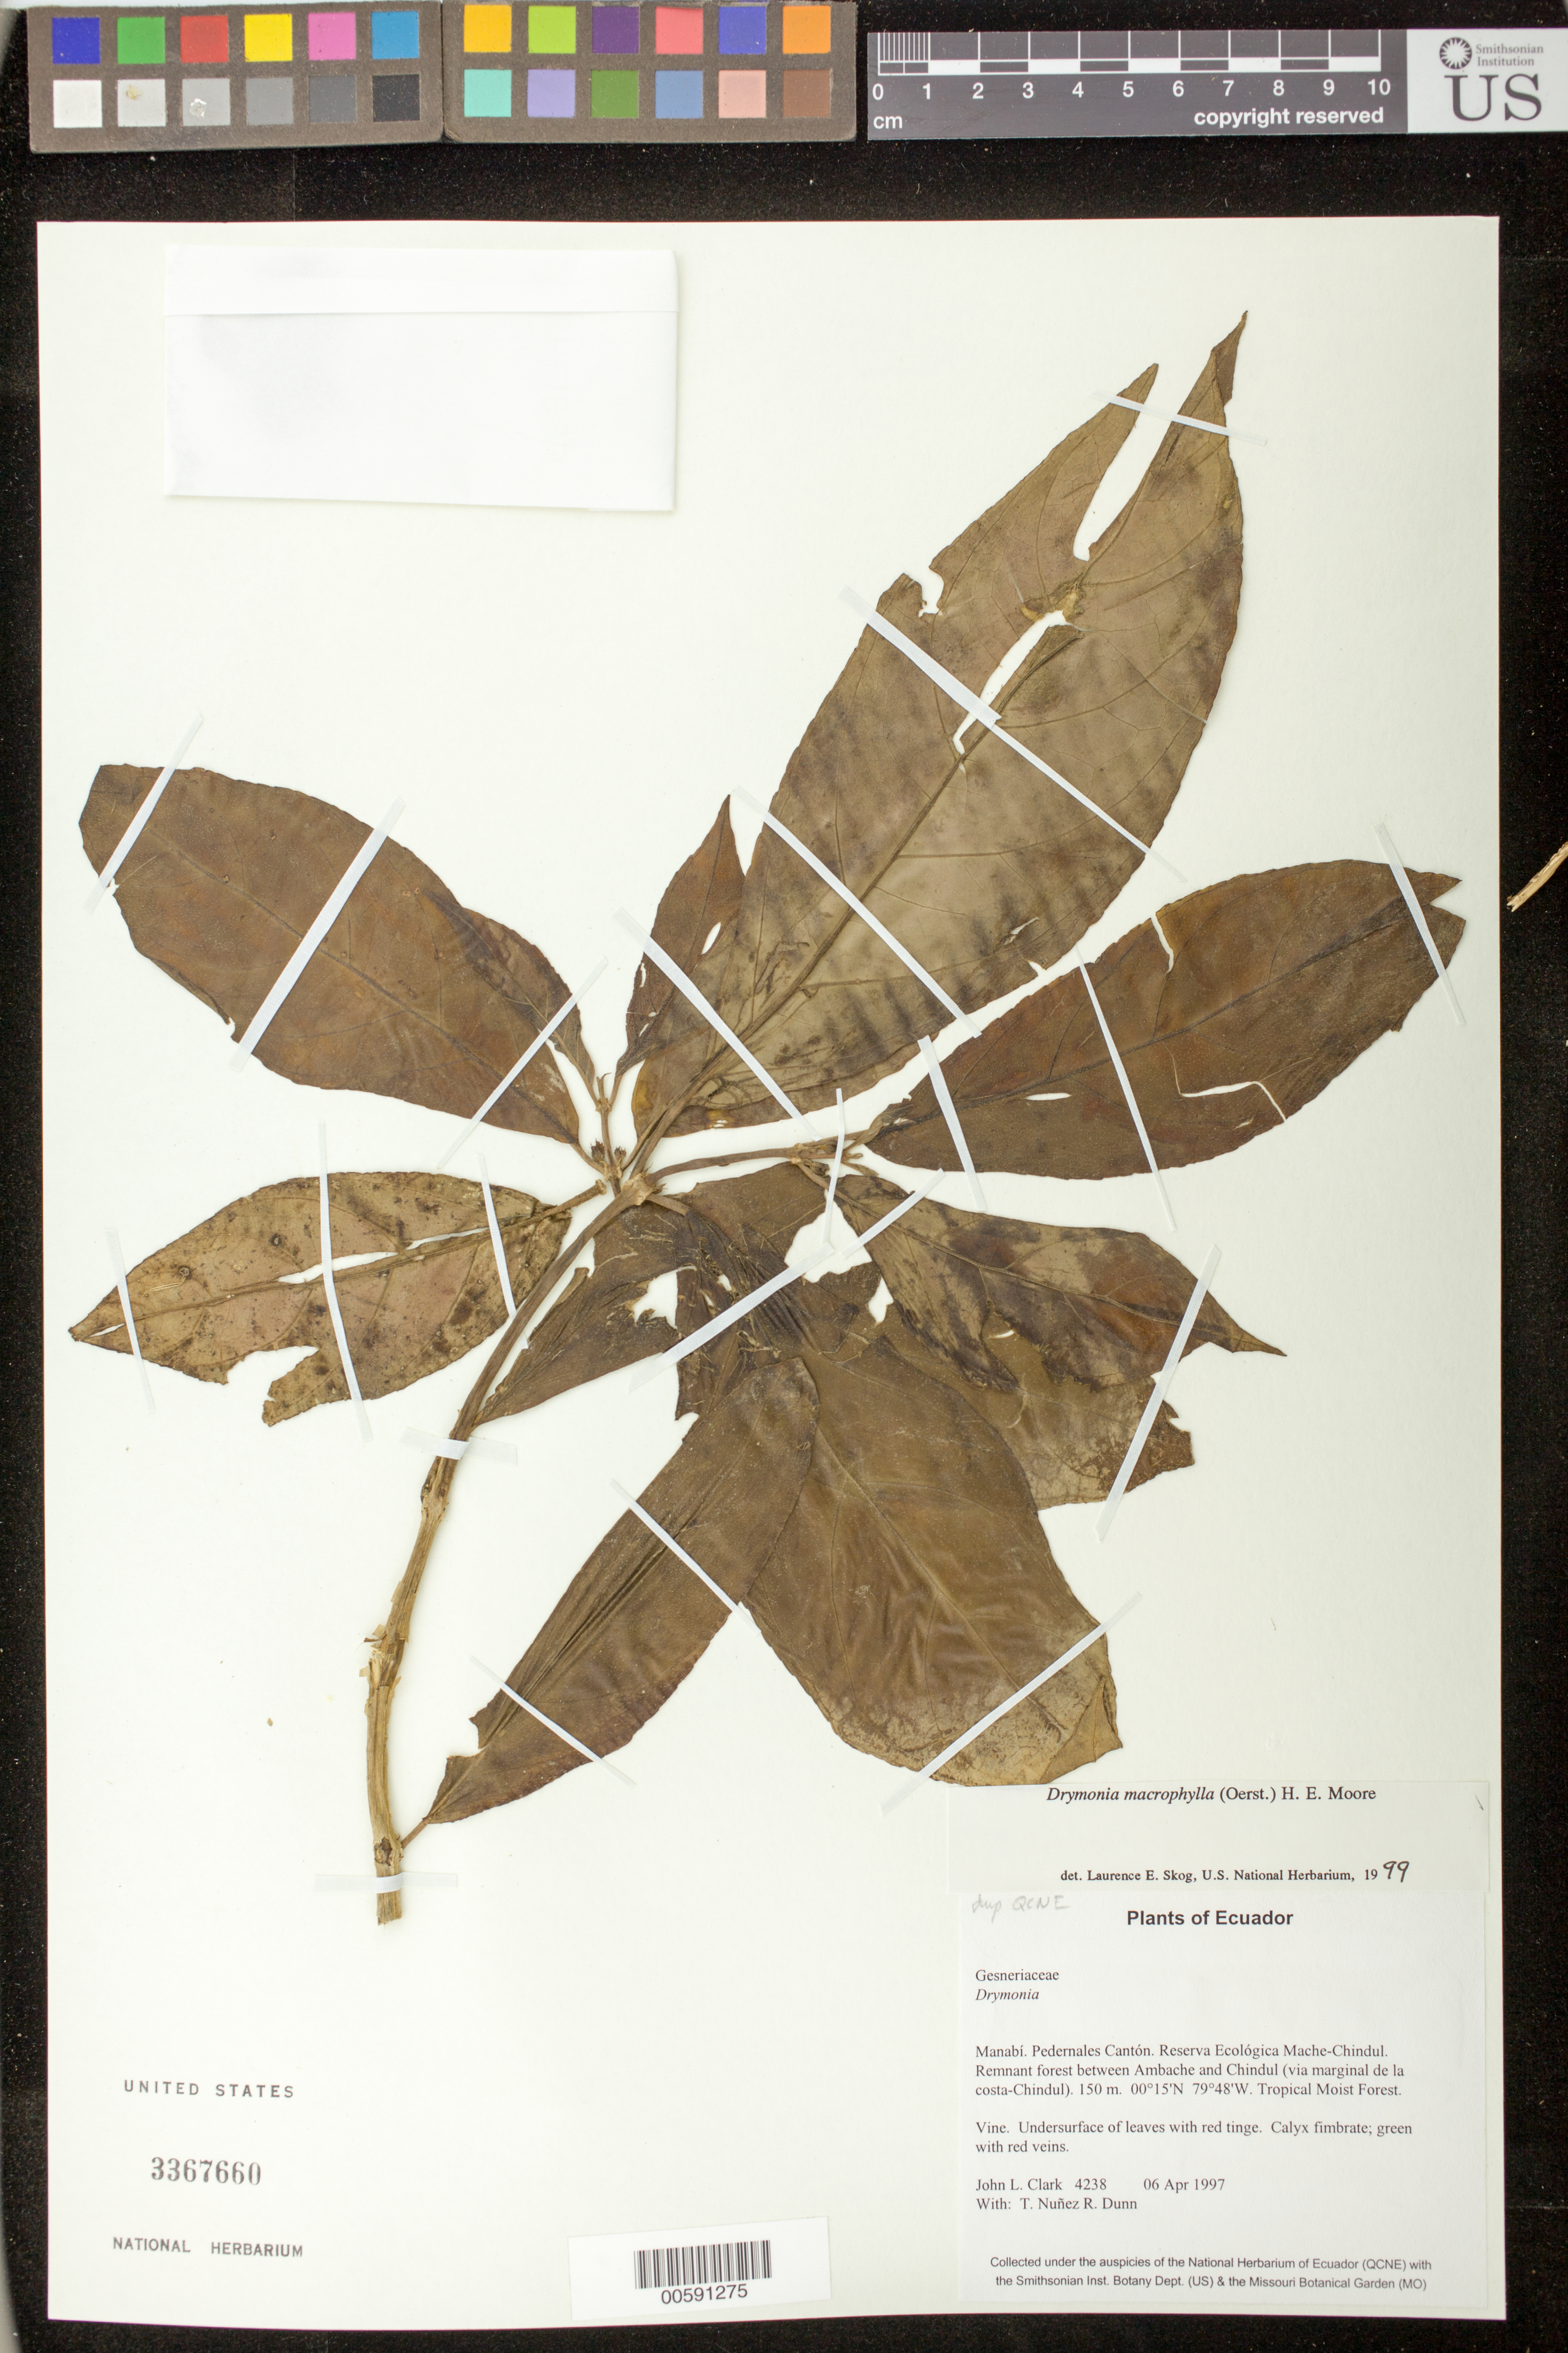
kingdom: Plantae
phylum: Tracheophyta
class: Magnoliopsida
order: Lamiales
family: Gesneriaceae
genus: Drymonia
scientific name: Drymonia macrophylla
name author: (Oerst.) H.E. Moore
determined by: Skog, Laurence E.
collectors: J. L. Clark, R. Dunn, T. Núñez & C. Robles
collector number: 4238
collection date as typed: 06 Apr 1997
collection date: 1997-04-06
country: Ecuador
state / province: Manabí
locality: Pedernales Cantón. Reserva Ecológica Mache-Chindul. Remnant forest between Ambache and Chindul (via marginal de la costa-Chindul).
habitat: Tropical Moist Forest.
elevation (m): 150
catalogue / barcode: US 3367660